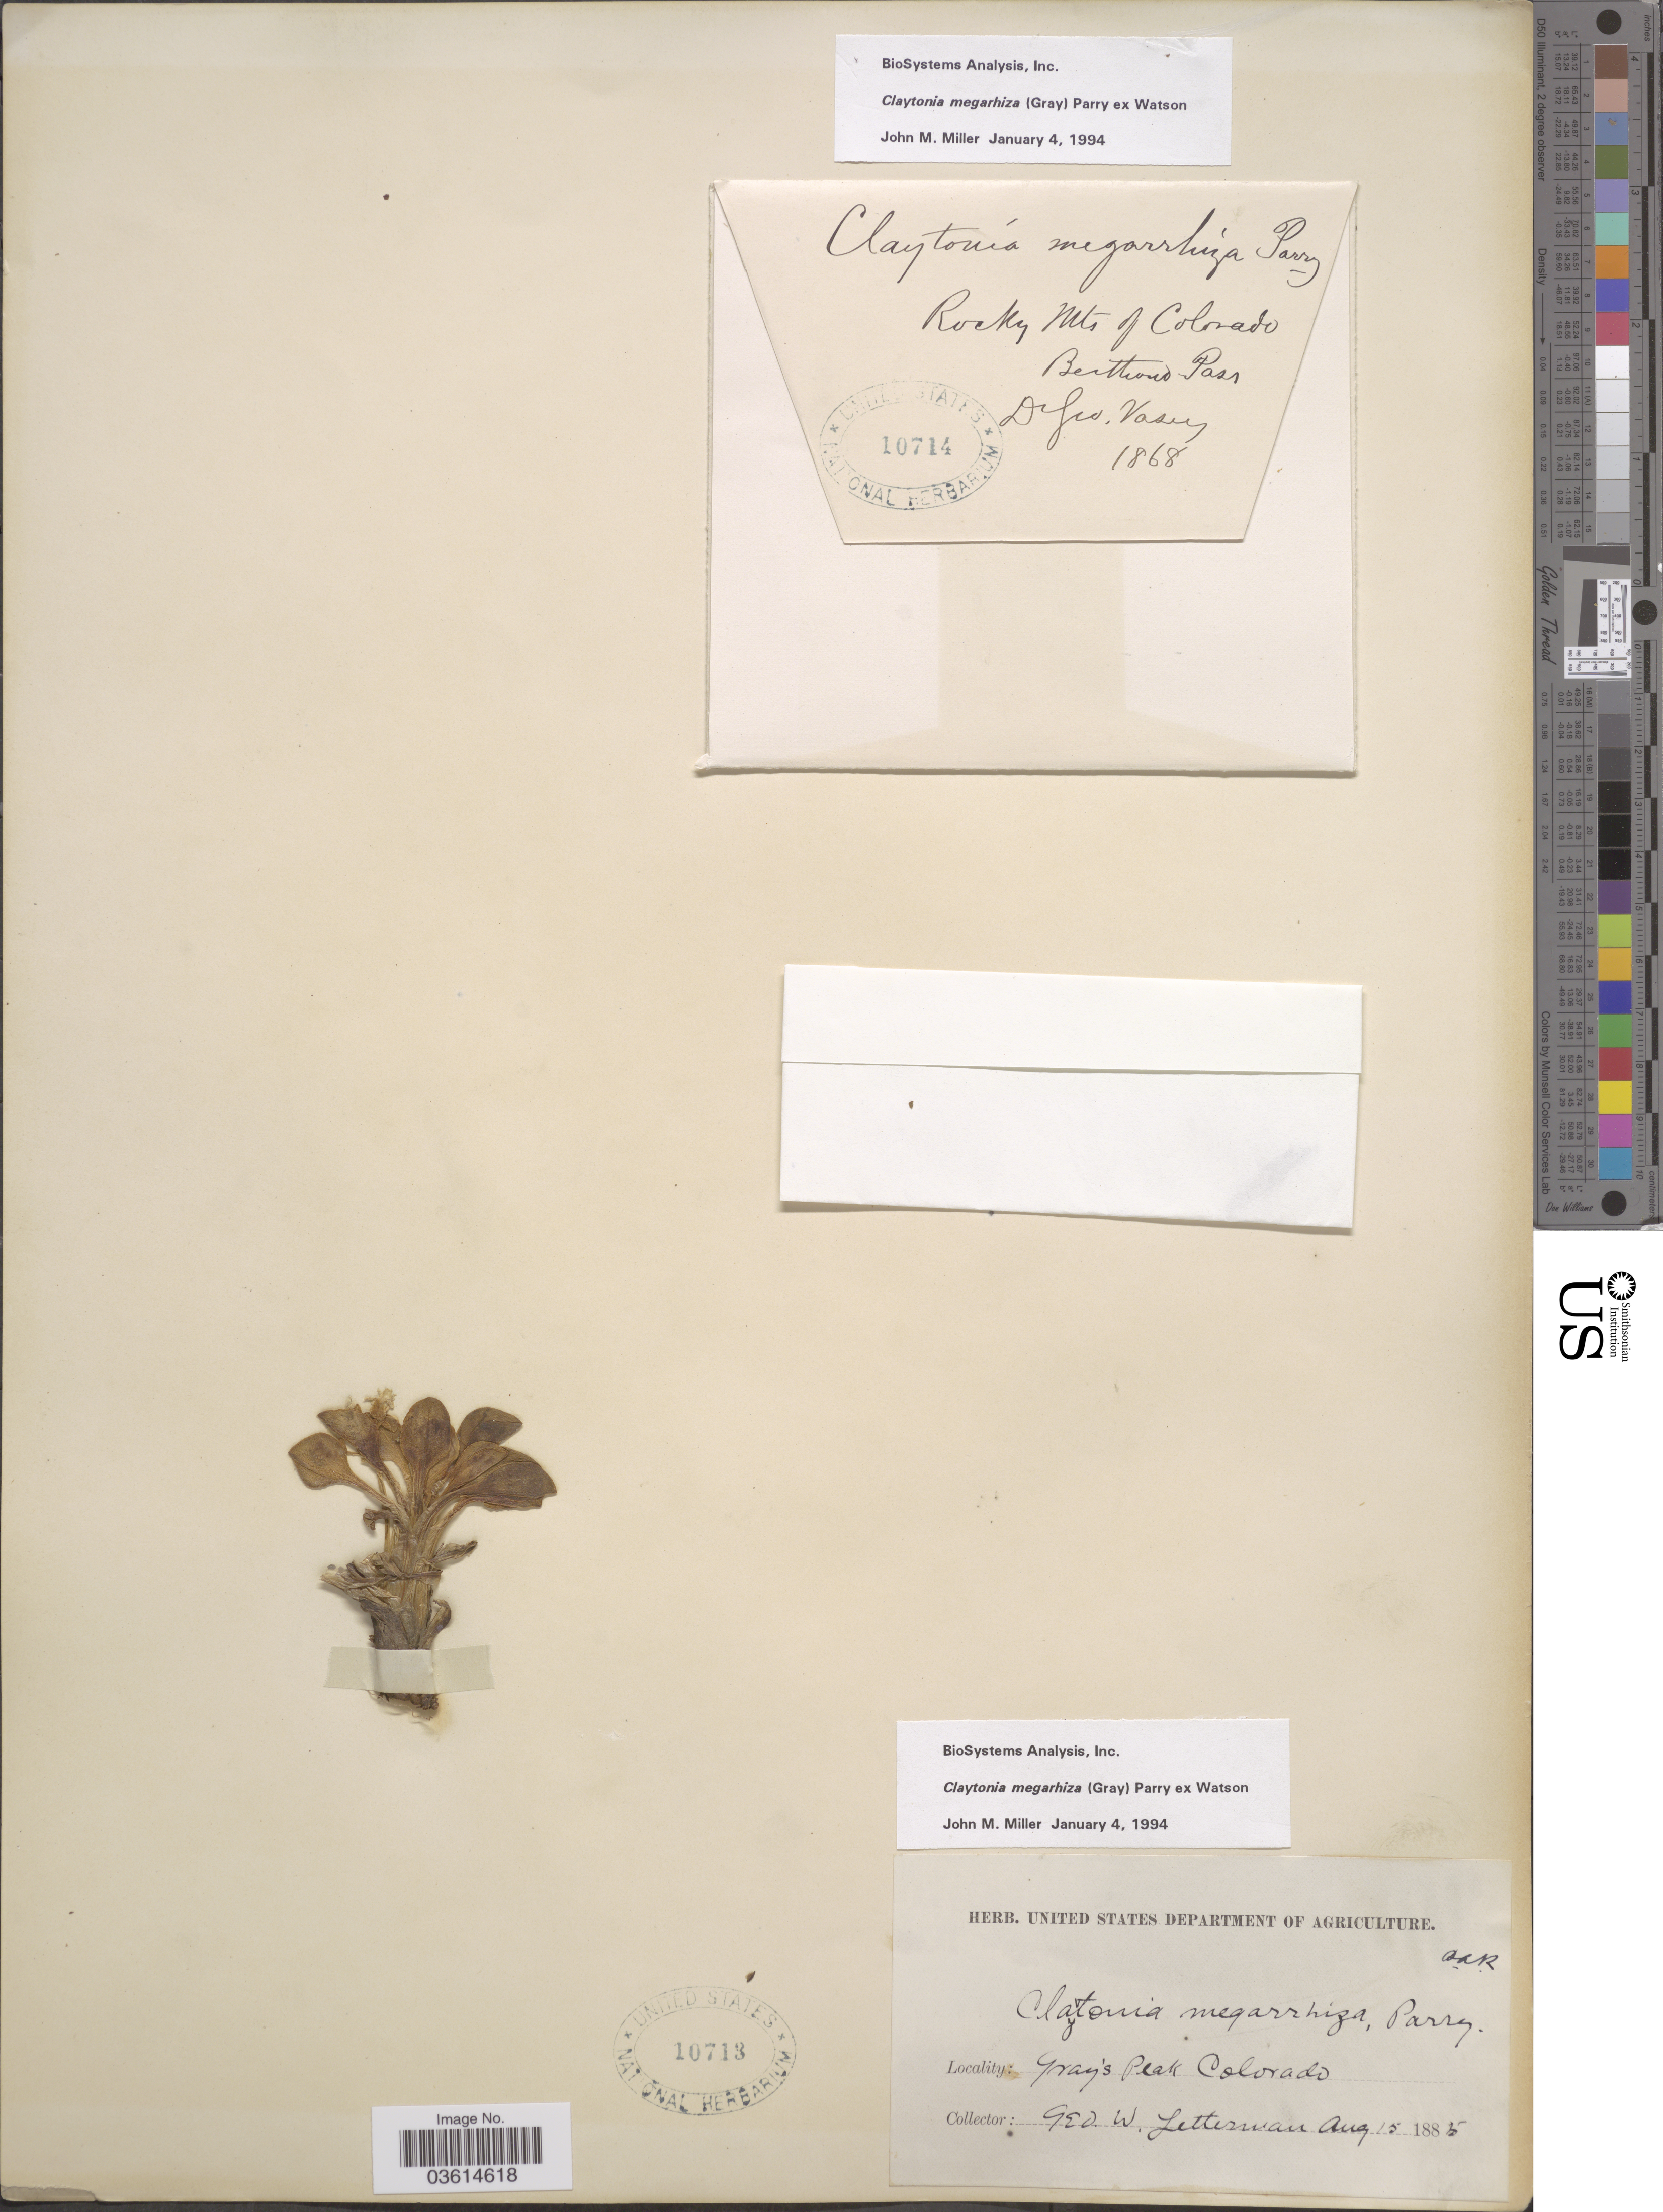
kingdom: Plantae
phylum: Tracheophyta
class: Magnoliopsida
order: Caryophyllales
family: Montiaceae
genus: Claytonia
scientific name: Claytonia megarhiza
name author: (A. Gray) Parry ex S. Watson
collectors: G. W. Letterman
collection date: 1885-08-15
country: United States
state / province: Colorado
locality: Gray's Peak.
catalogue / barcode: US 10713-2